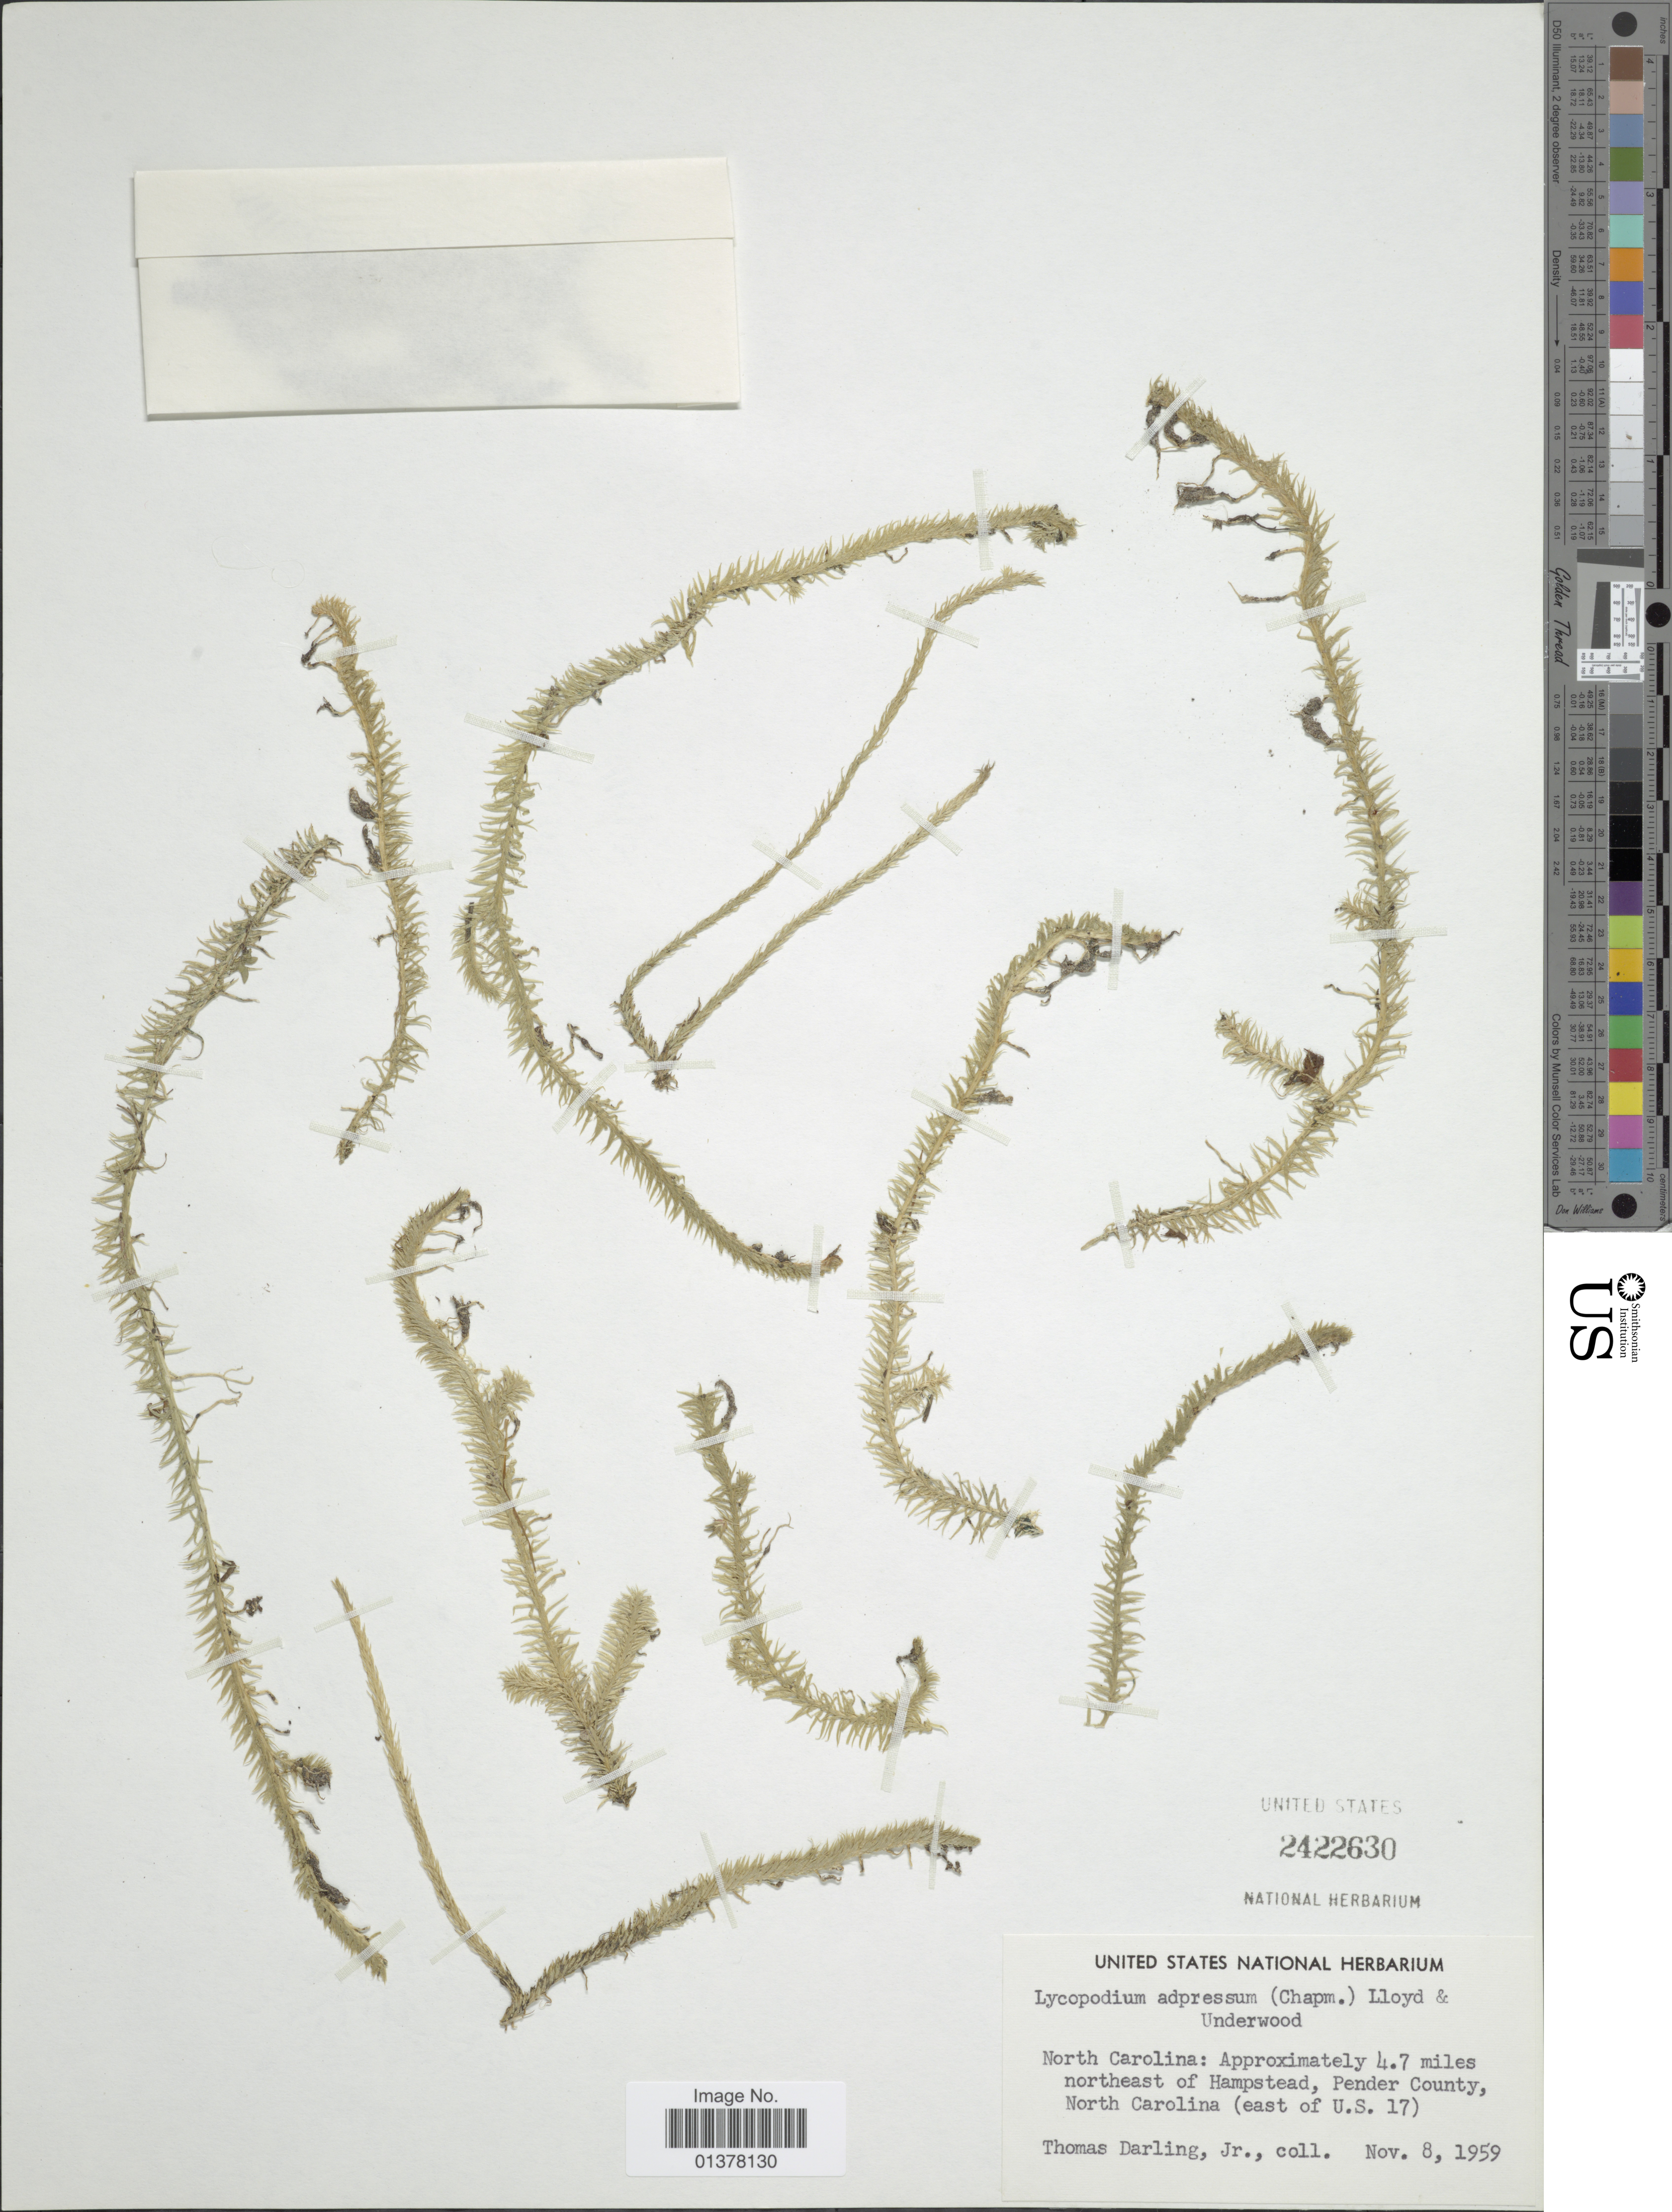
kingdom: Plantae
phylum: Tracheophyta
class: Lycopodiopsida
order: Lycopodiales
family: Lycopodiaceae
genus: Lycopodiella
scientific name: Lycopodiella appressa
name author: (Chapm.) Cranfill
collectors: T. Darling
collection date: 1959-11-08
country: United States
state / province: North Carolina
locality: Approximately 4.7 miles northeast of Hampstead, Pender County(East of U.S.17)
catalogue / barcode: US 2422630